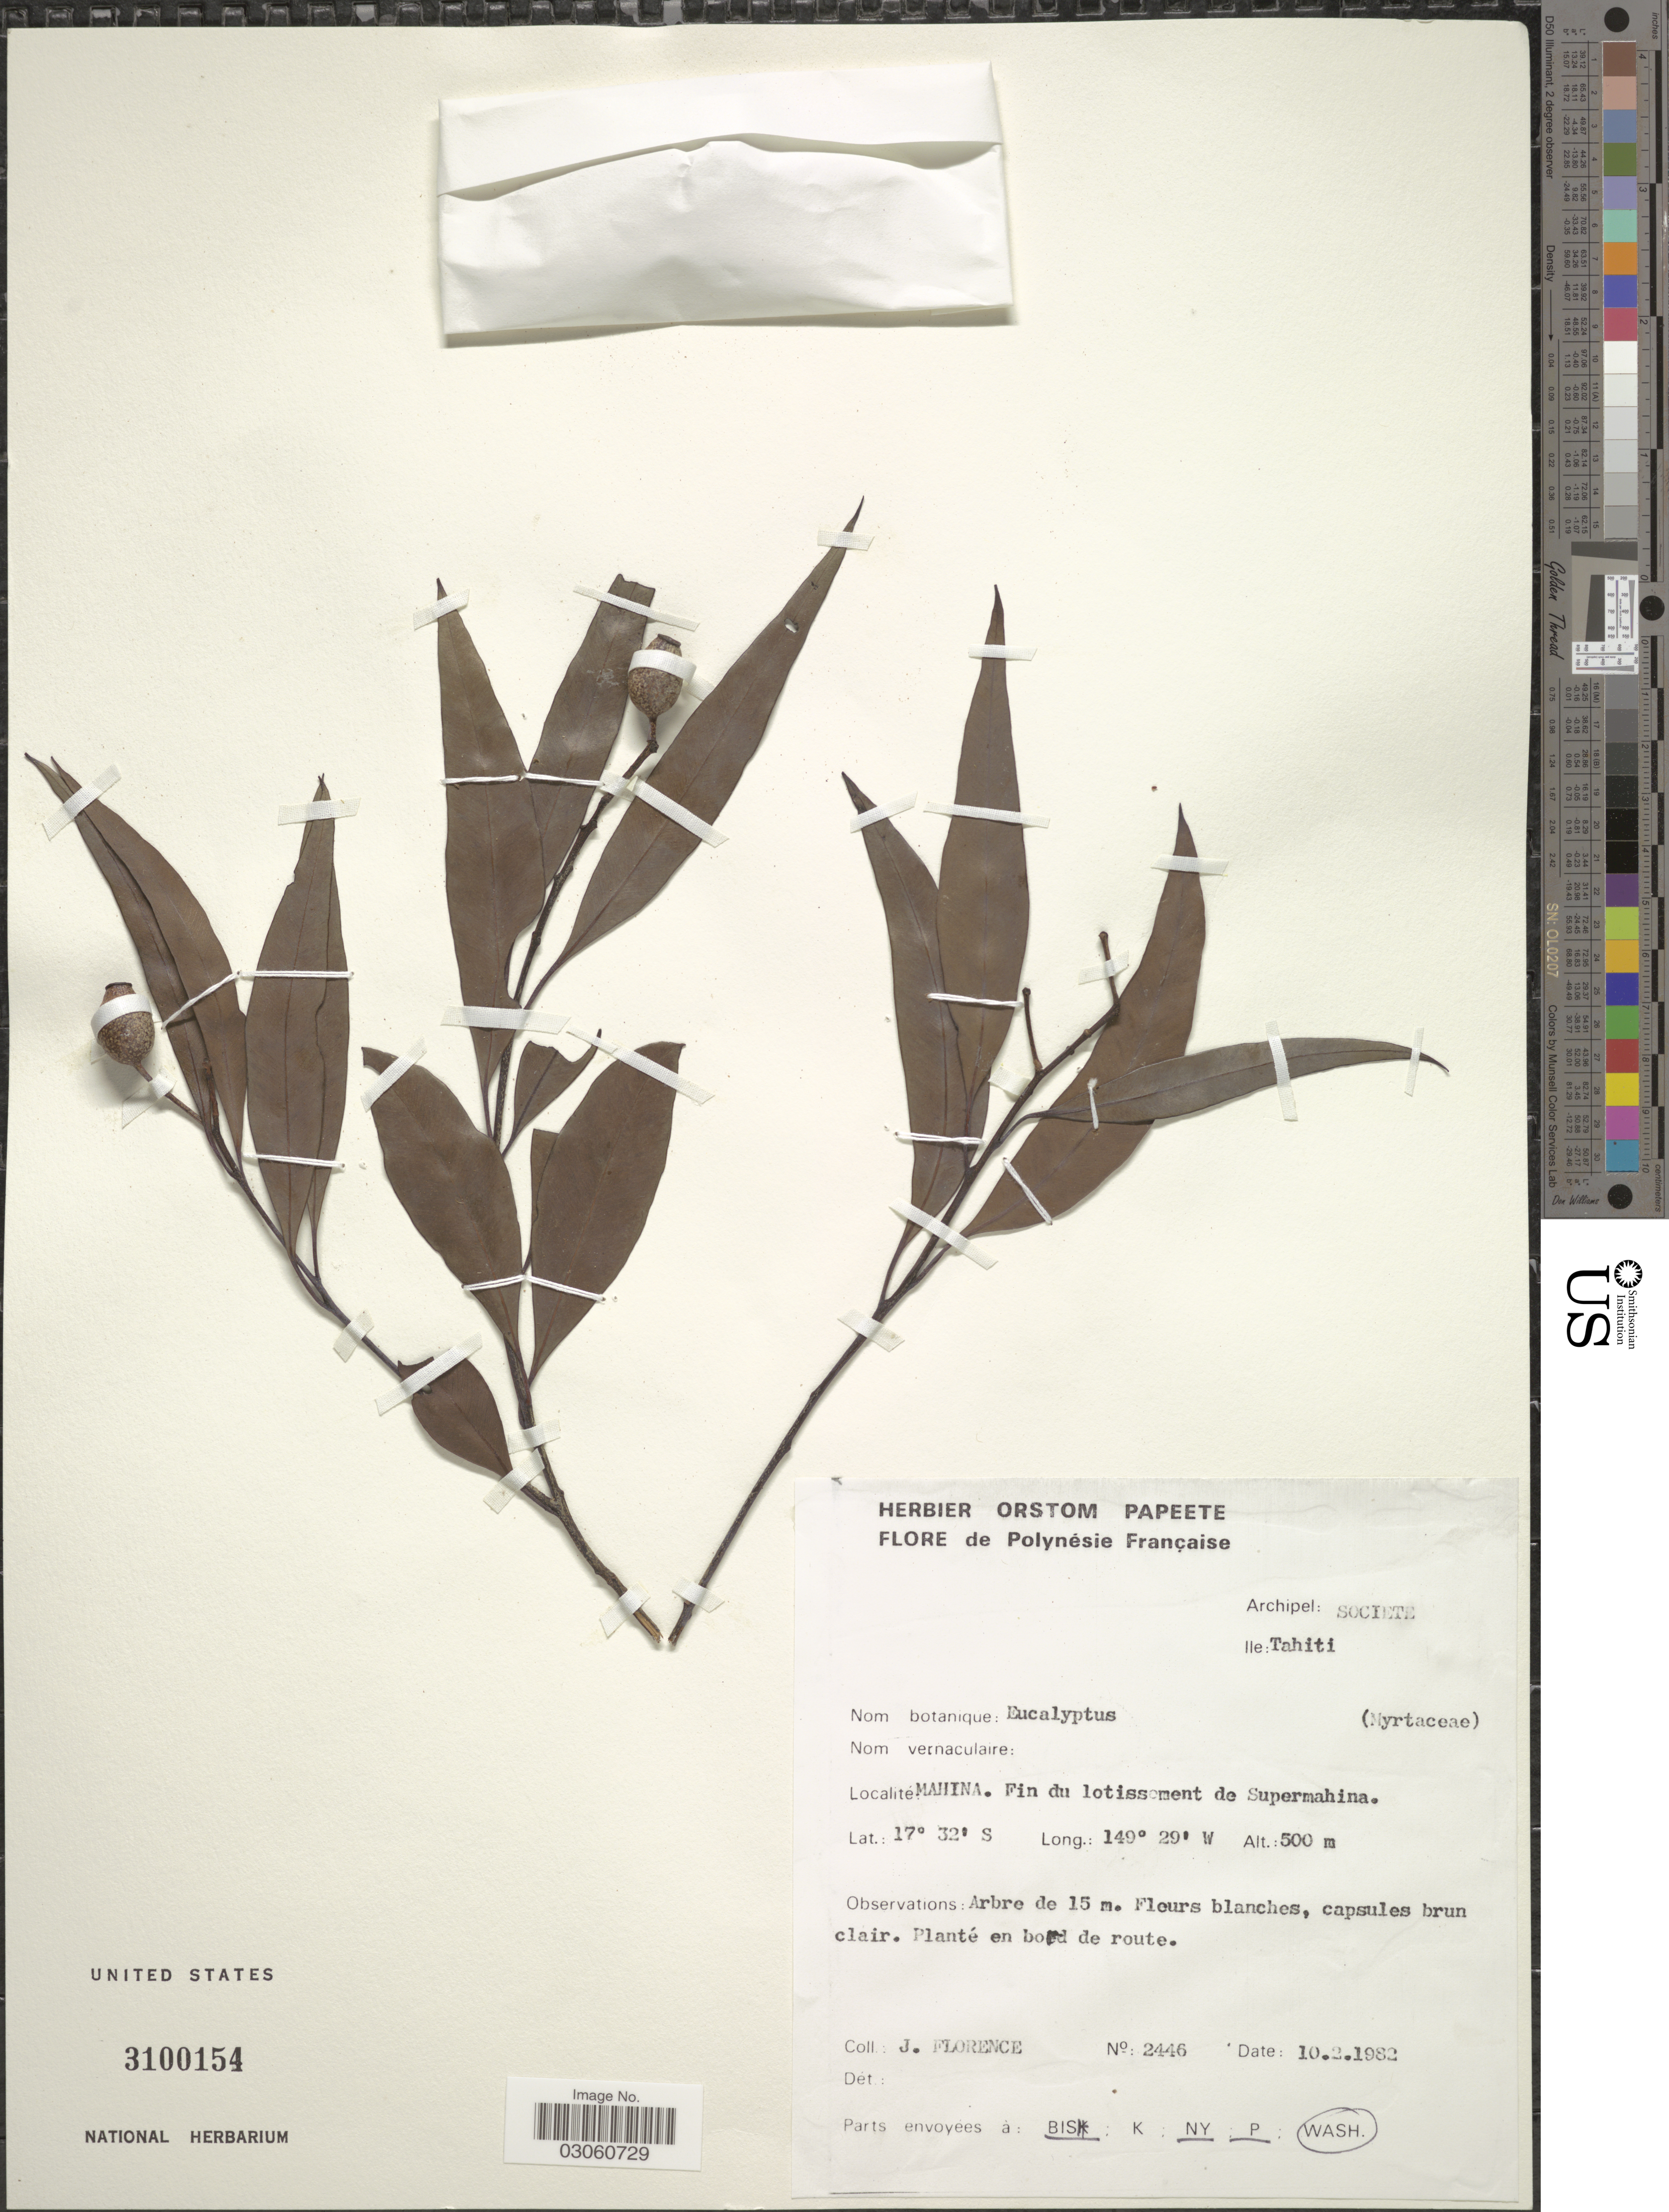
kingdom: Plantae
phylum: Tracheophyta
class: Magnoliopsida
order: Myrtales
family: Myrtaceae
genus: Eucalyptus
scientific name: Eucalyptus sp.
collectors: J. Florence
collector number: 2446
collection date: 1982-02-10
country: French Polynesia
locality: Archipel: Societe, Ile: Tahiti. Mahina. Fin du lotissement de Supermahina.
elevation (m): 500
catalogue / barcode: US 3100154